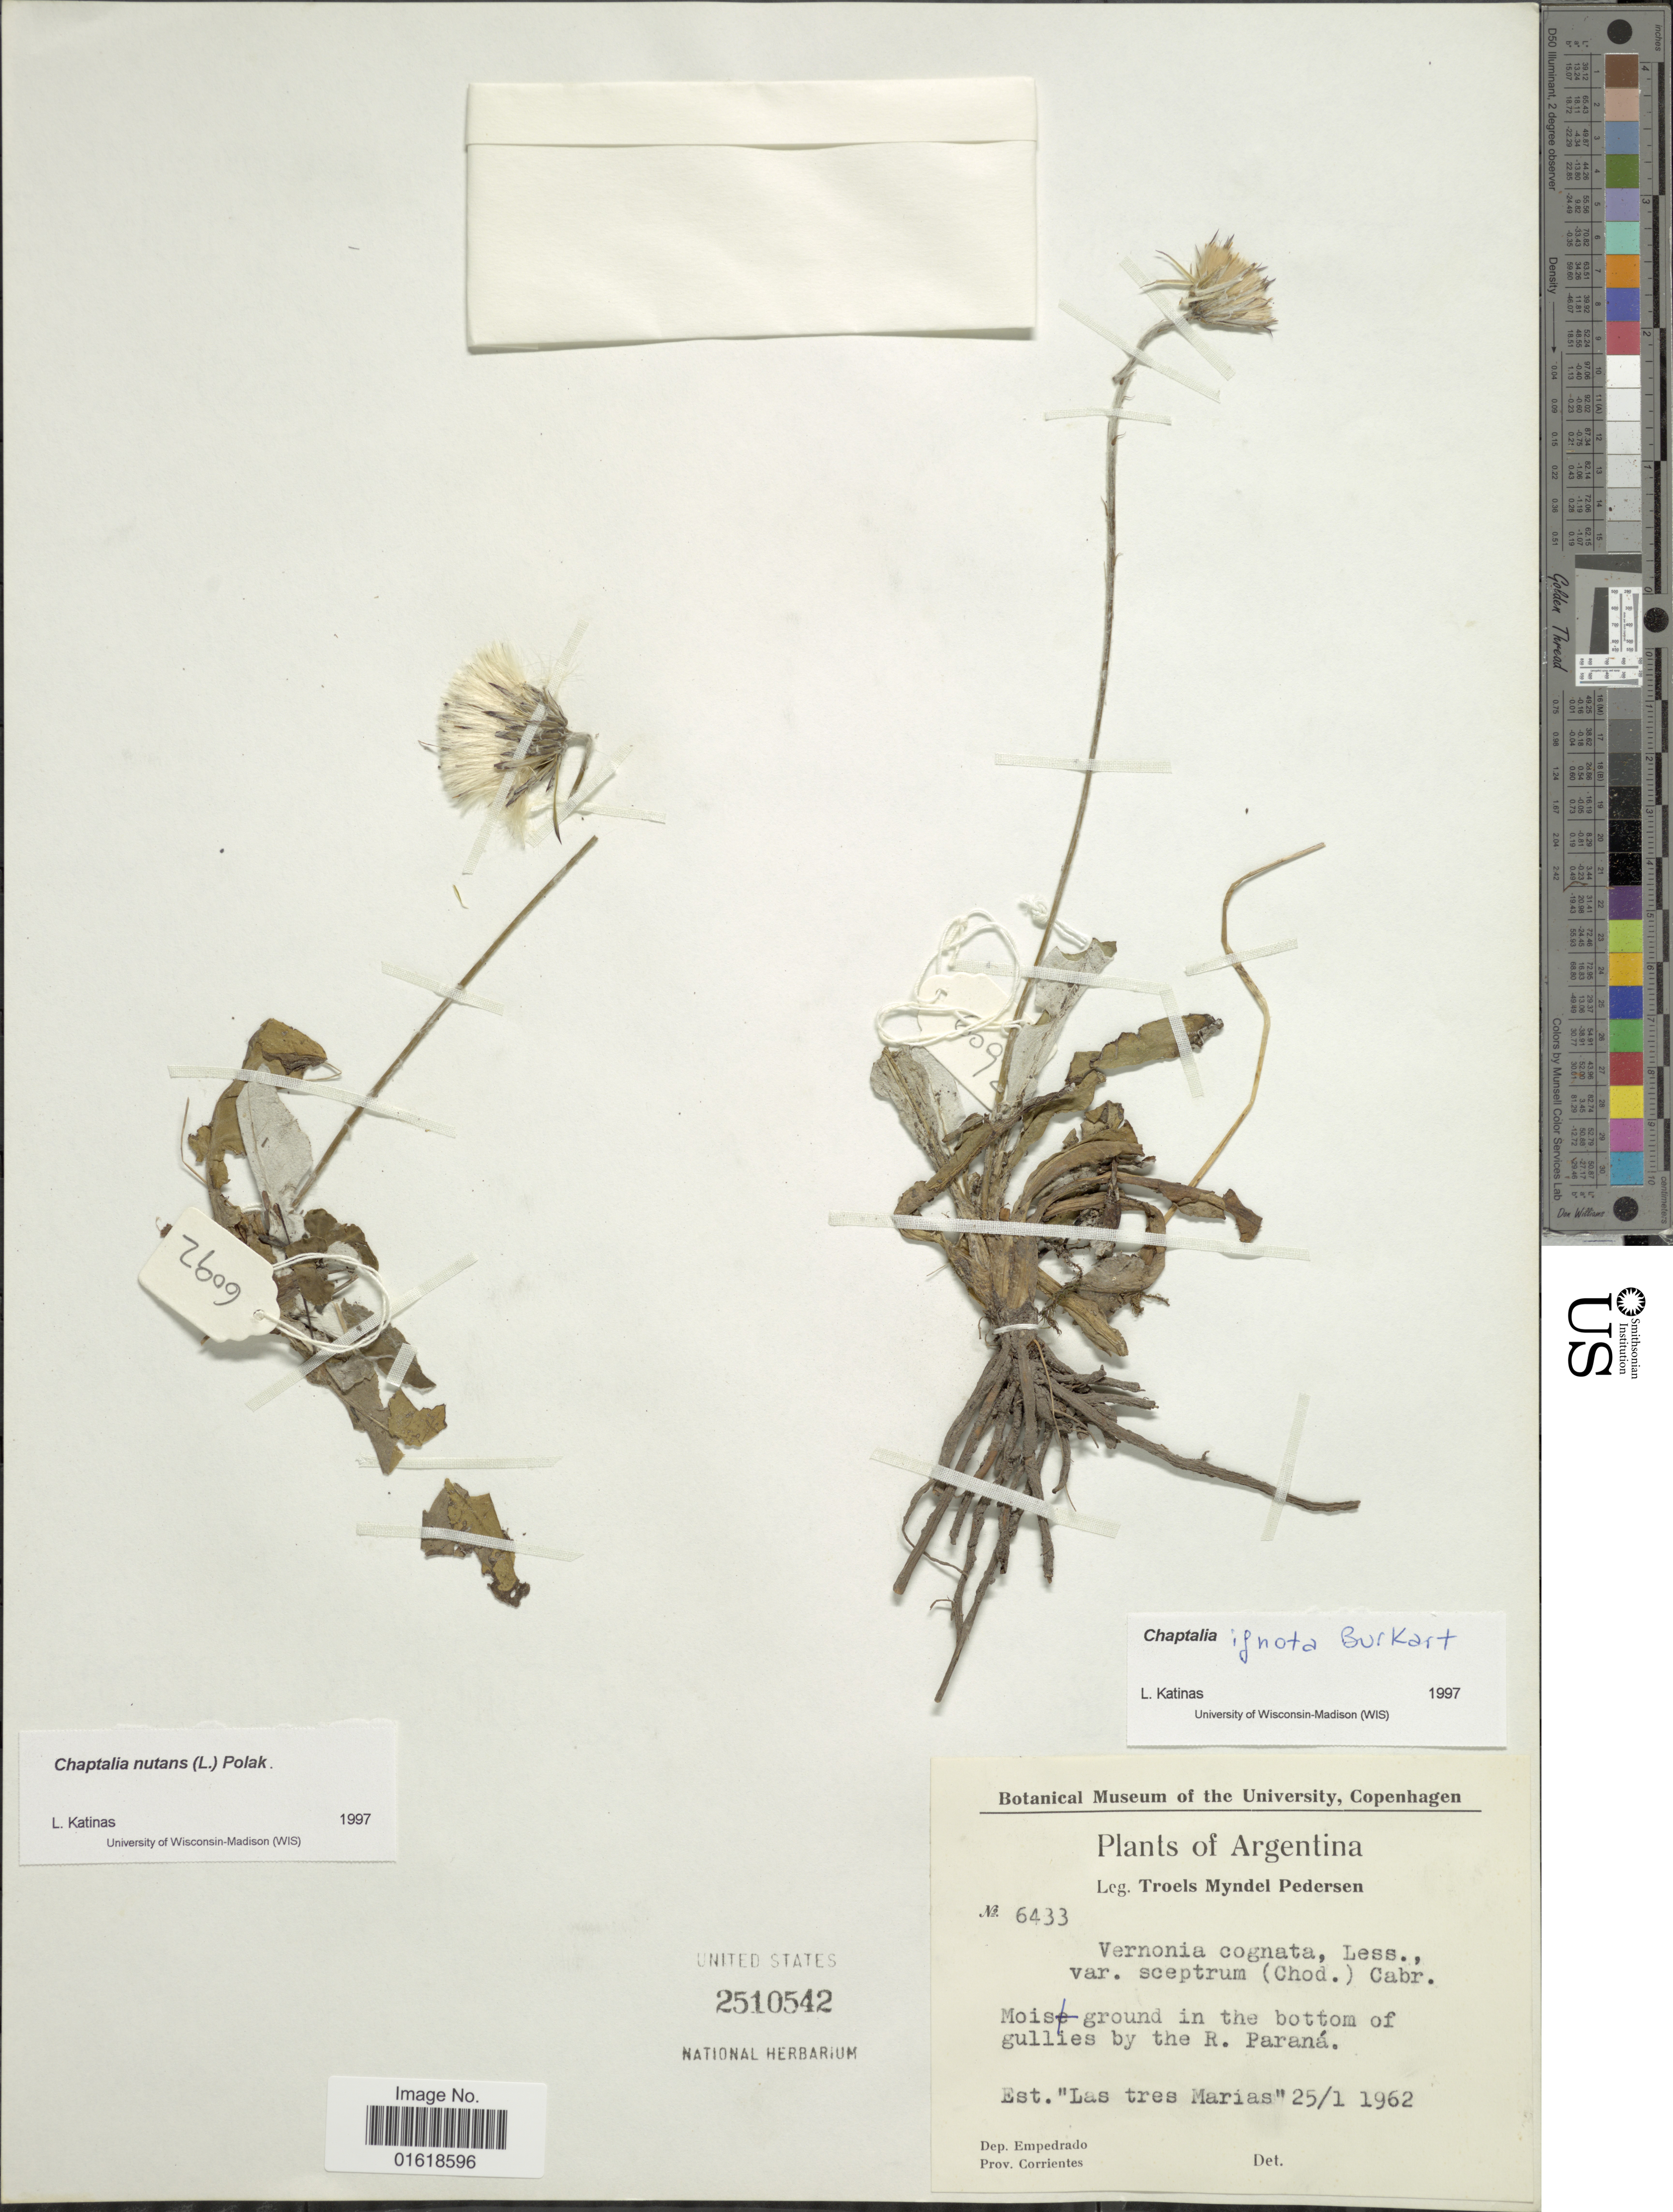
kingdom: Plantae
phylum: Tracheophyta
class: Magnoliopsida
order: Asterales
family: Asteraceae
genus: Chaptalia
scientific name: Chaptalia ignota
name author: Burkart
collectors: T. Pederson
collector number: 6433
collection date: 1962-01-25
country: Argentina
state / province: Corrientes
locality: Moist ground in the bottom of gullies by the R. Paraná. Est. "Las tres Marias". Dep. Empedrado. Prov. Corrientes.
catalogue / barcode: US 2510543